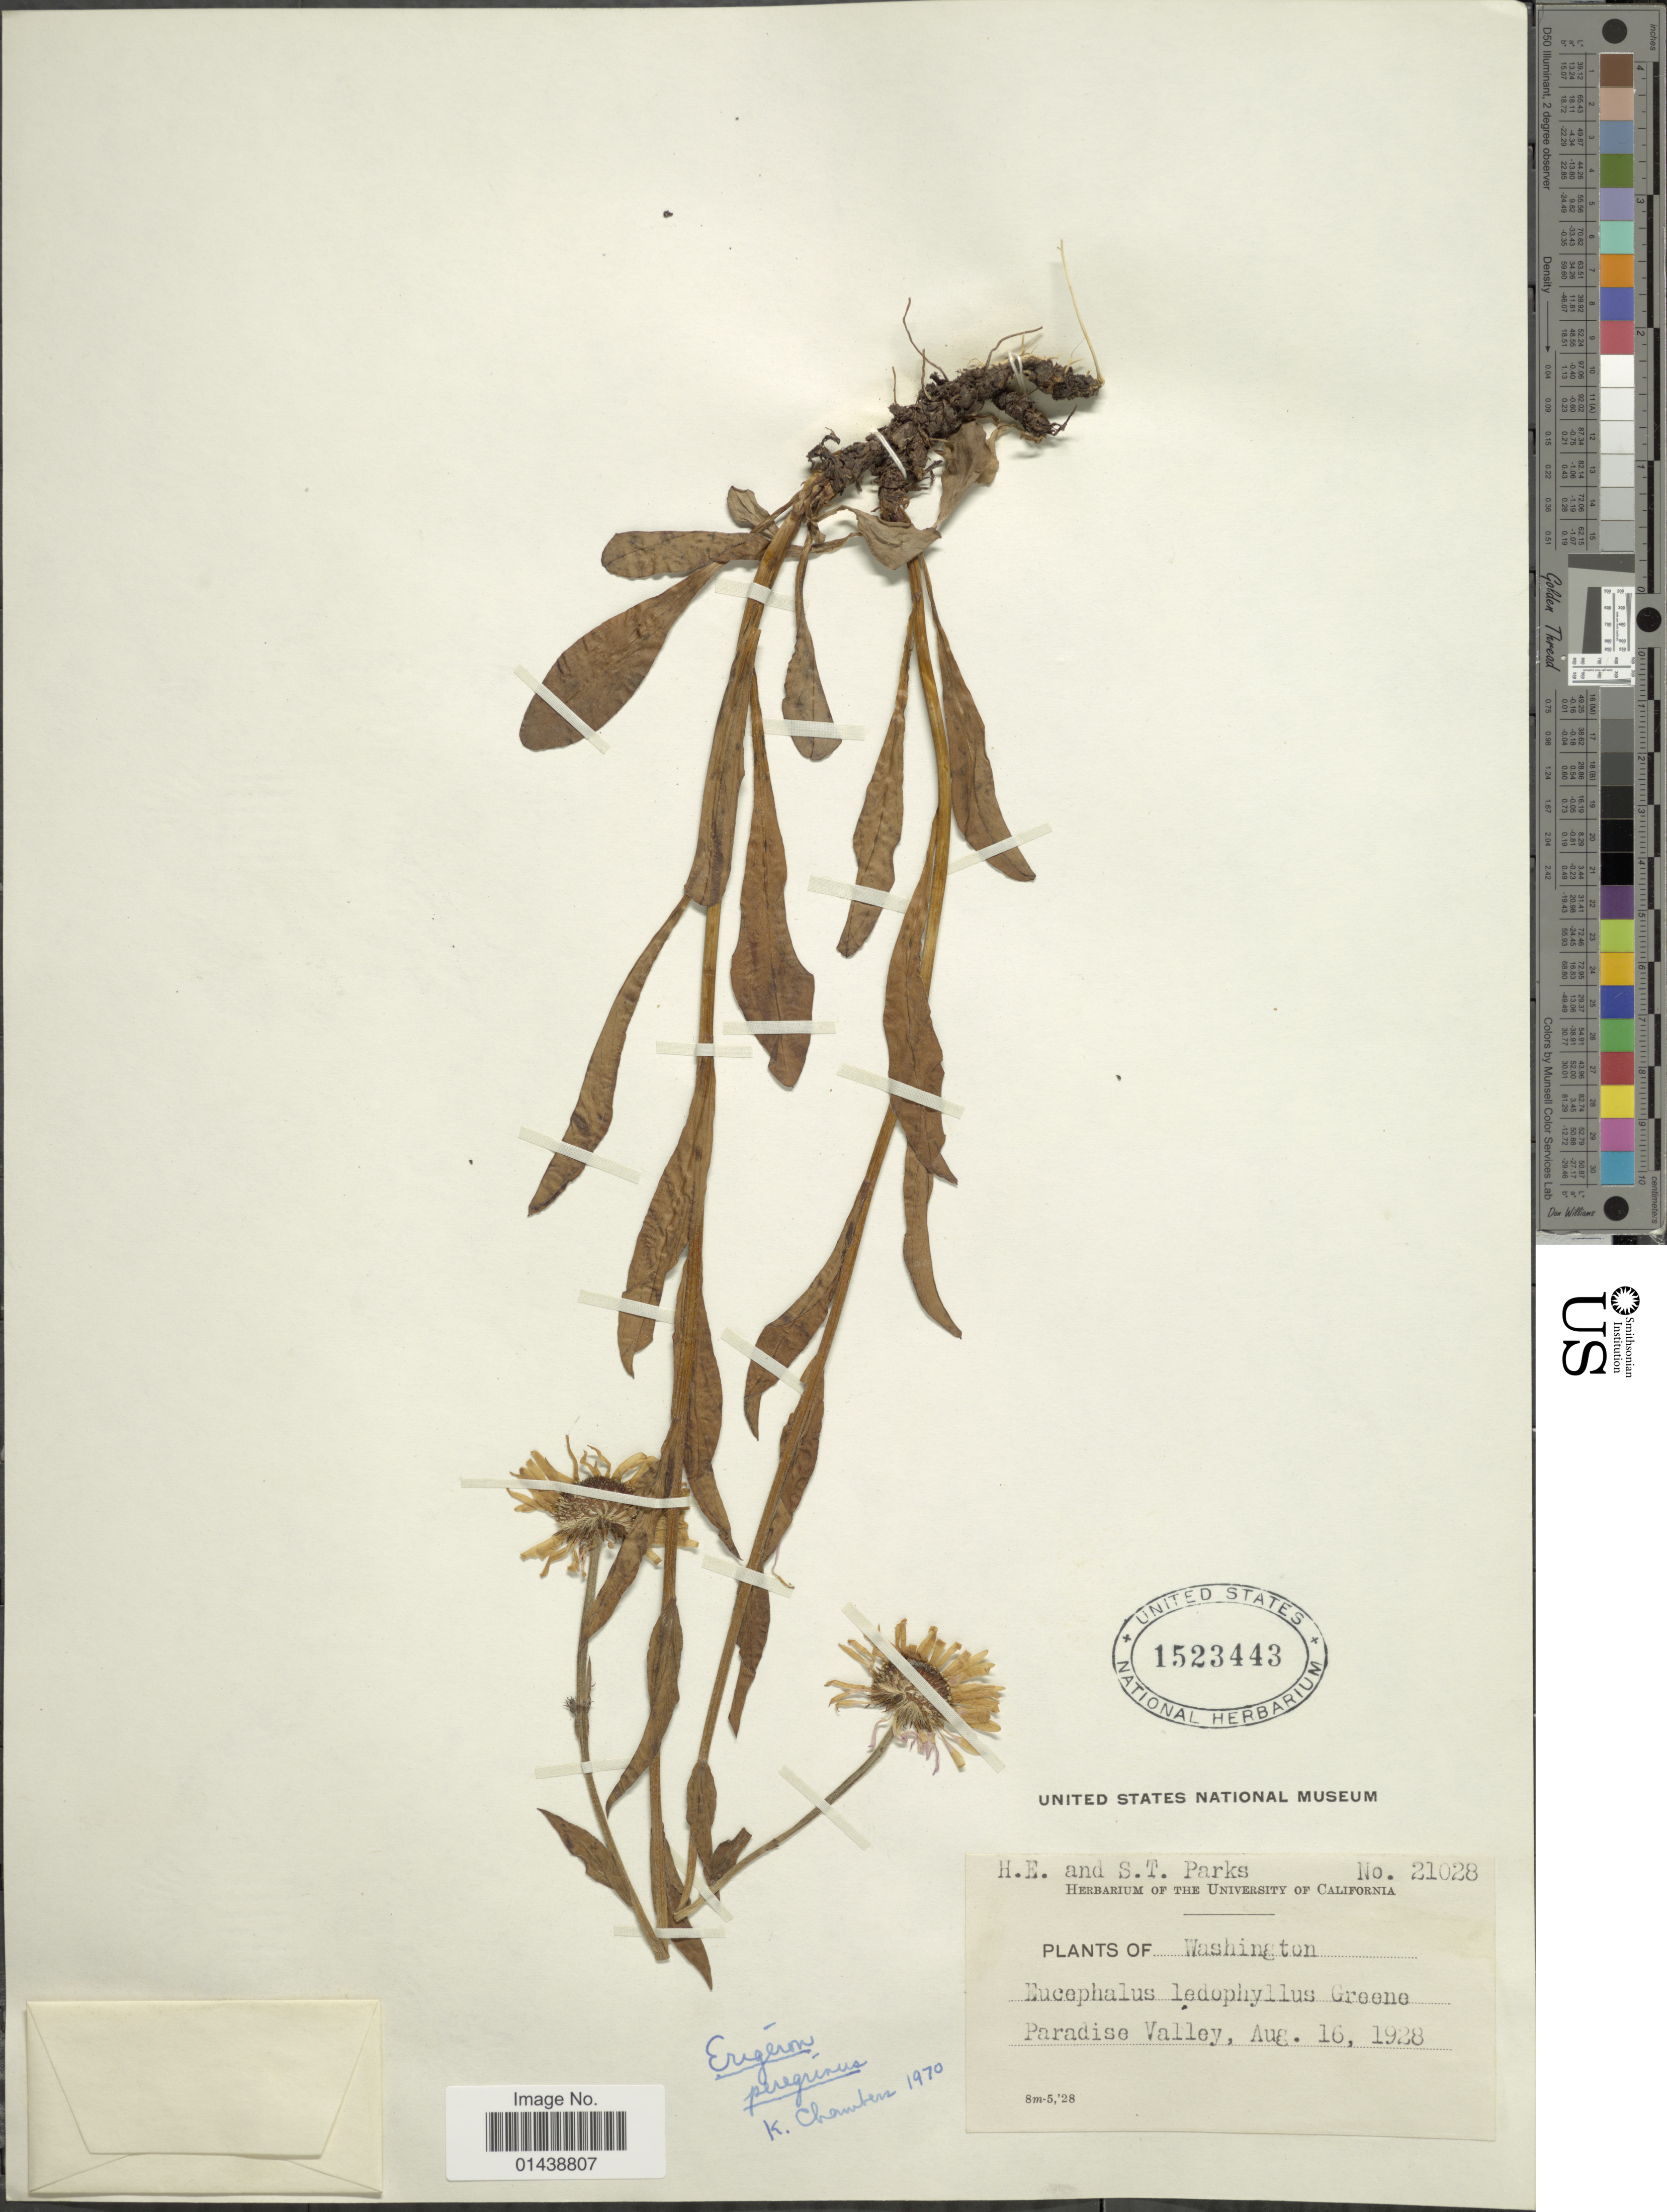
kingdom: Plantae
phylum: Tracheophyta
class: Magnoliopsida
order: Asterales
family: Asteraceae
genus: Erigeron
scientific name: Erigeron peregrinus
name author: (Banks ex Pursh) Greene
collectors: H. E. Parks & S. Parks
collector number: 21028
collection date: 1928-08-16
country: United States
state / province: Washington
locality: Paradise Valley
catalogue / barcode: US 1523443